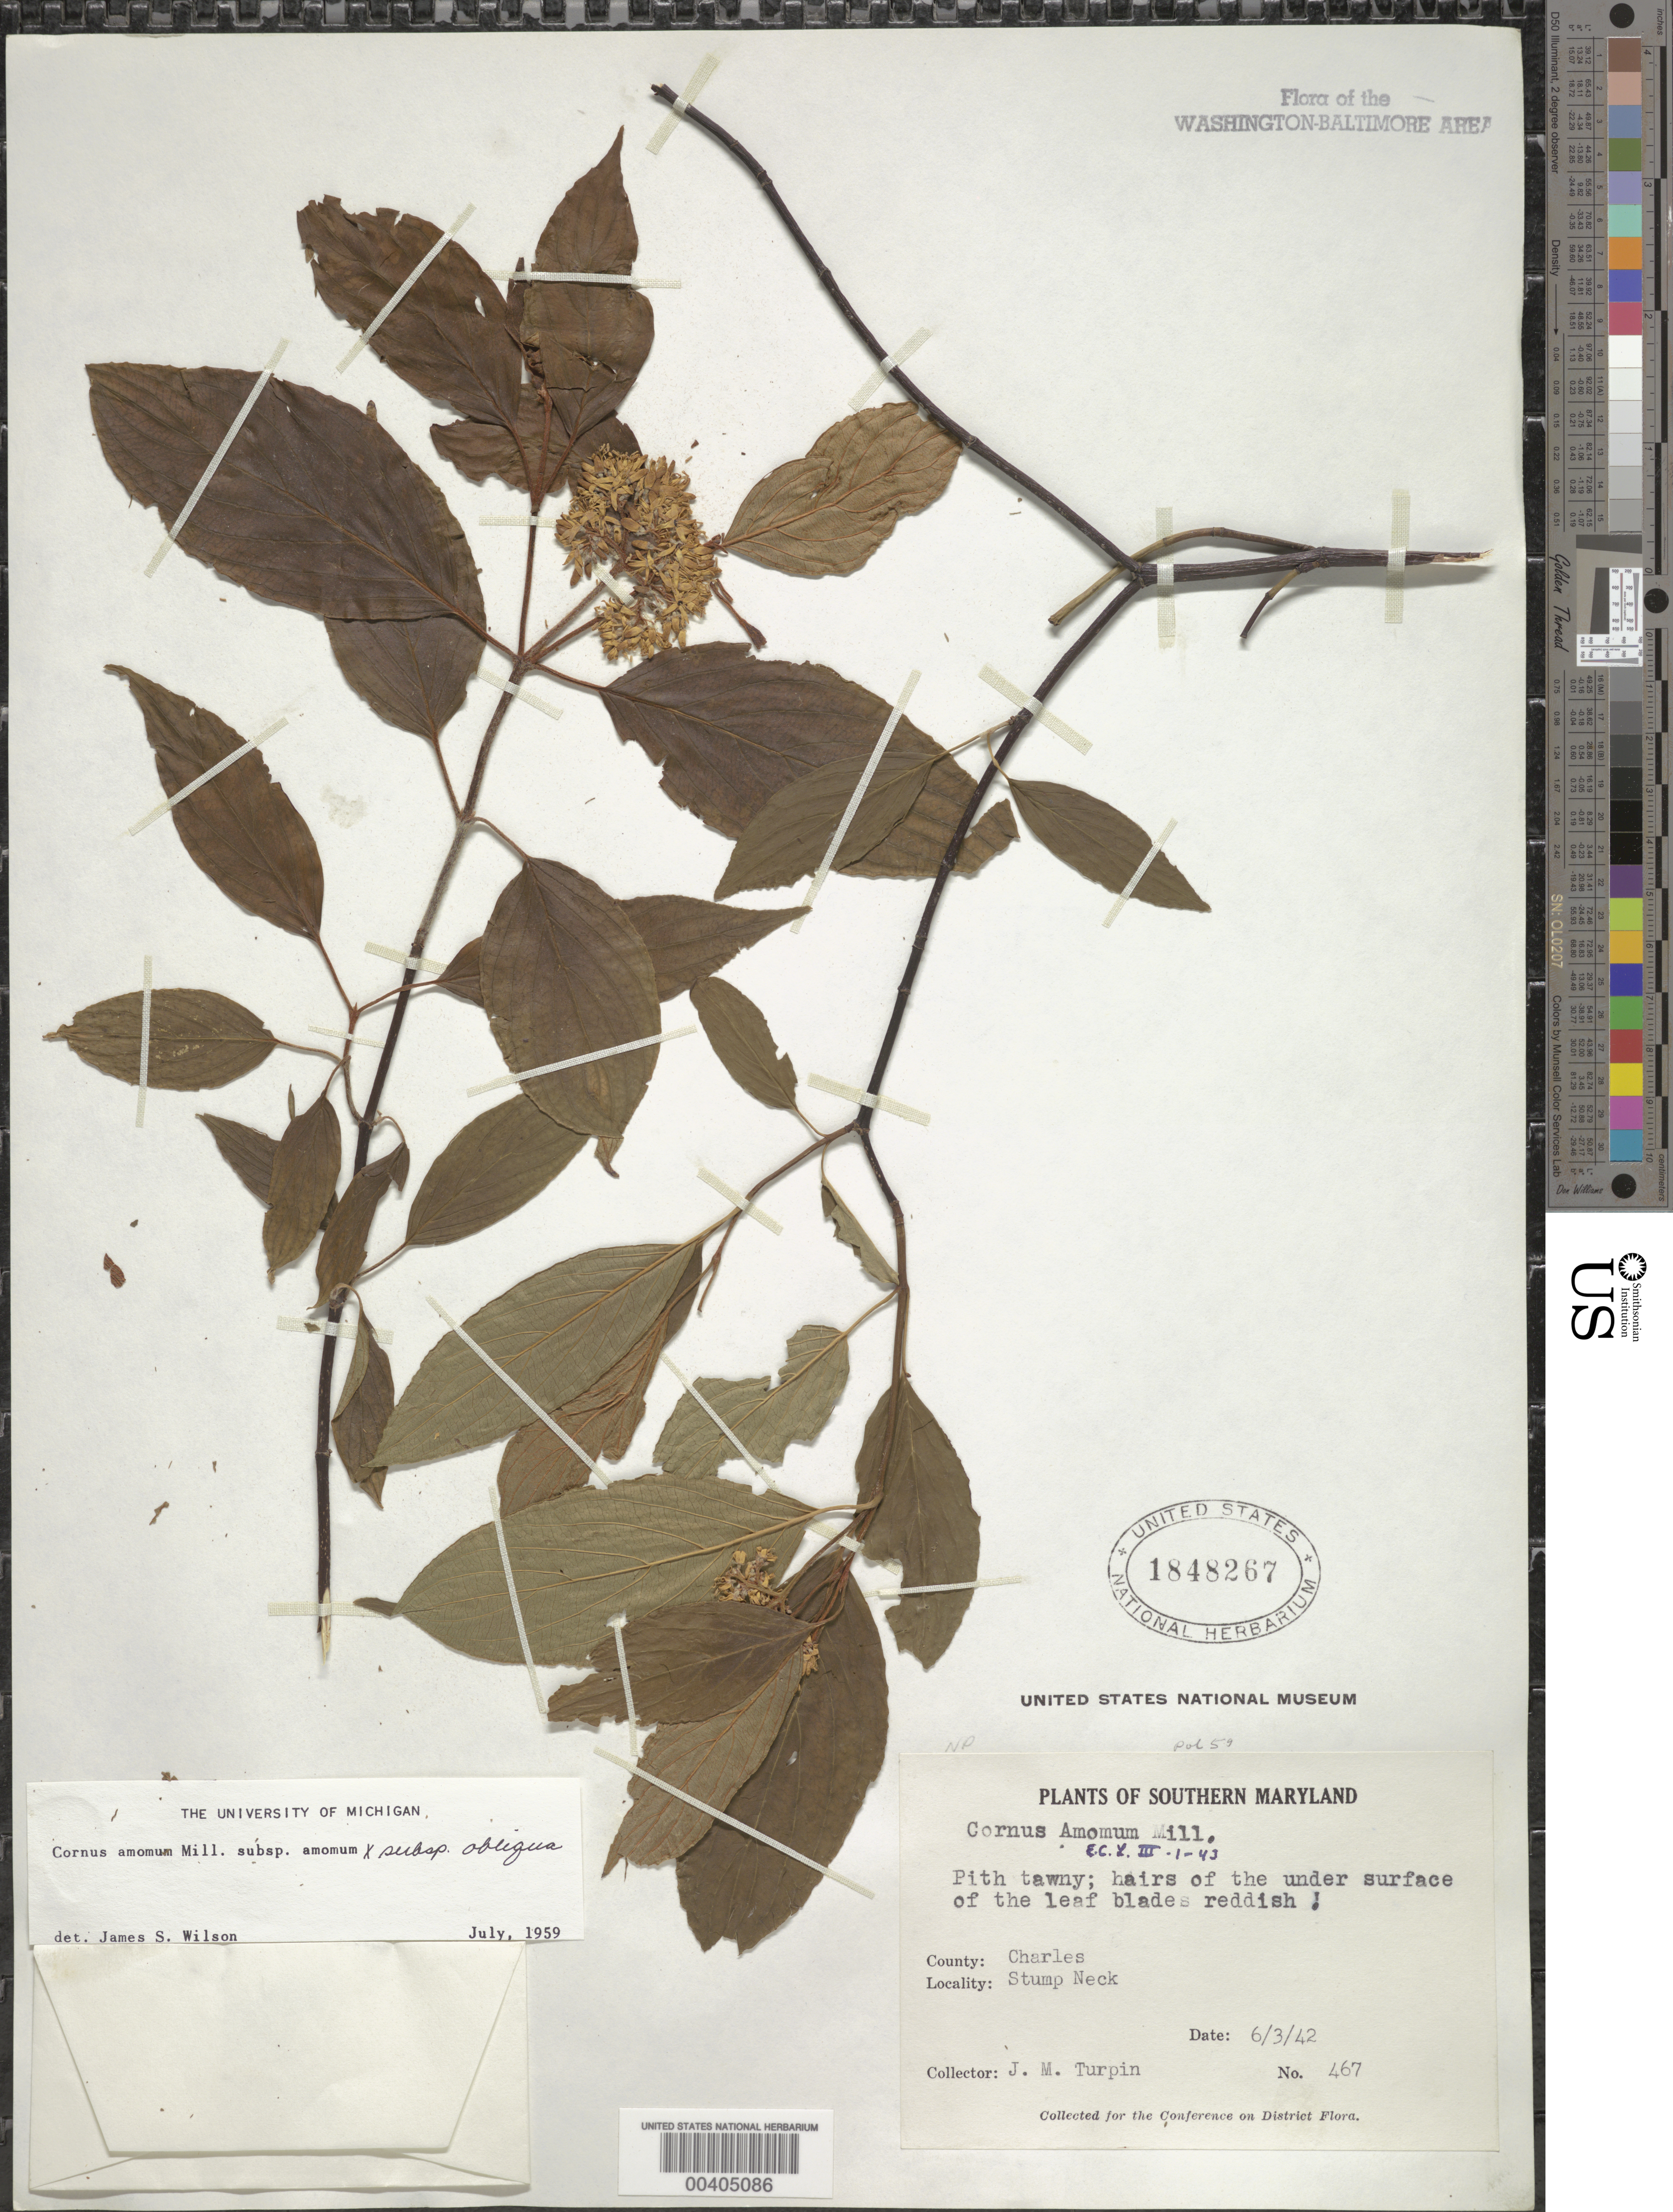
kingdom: Plantae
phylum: Tracheophyta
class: Magnoliopsida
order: Cornales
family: Cornaceae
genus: Cornus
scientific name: Cornus amomum subsp. amomum x C. amomum subsp. obliqua (Raf.) J.S. Wilson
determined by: Wilson, J. S., (MICH), University of Michigan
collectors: J. M. Turpin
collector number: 467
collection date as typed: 03 Jun 1942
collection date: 1942-06-03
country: United States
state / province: Maryland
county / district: Charles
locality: Stump Neck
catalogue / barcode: US 1848267